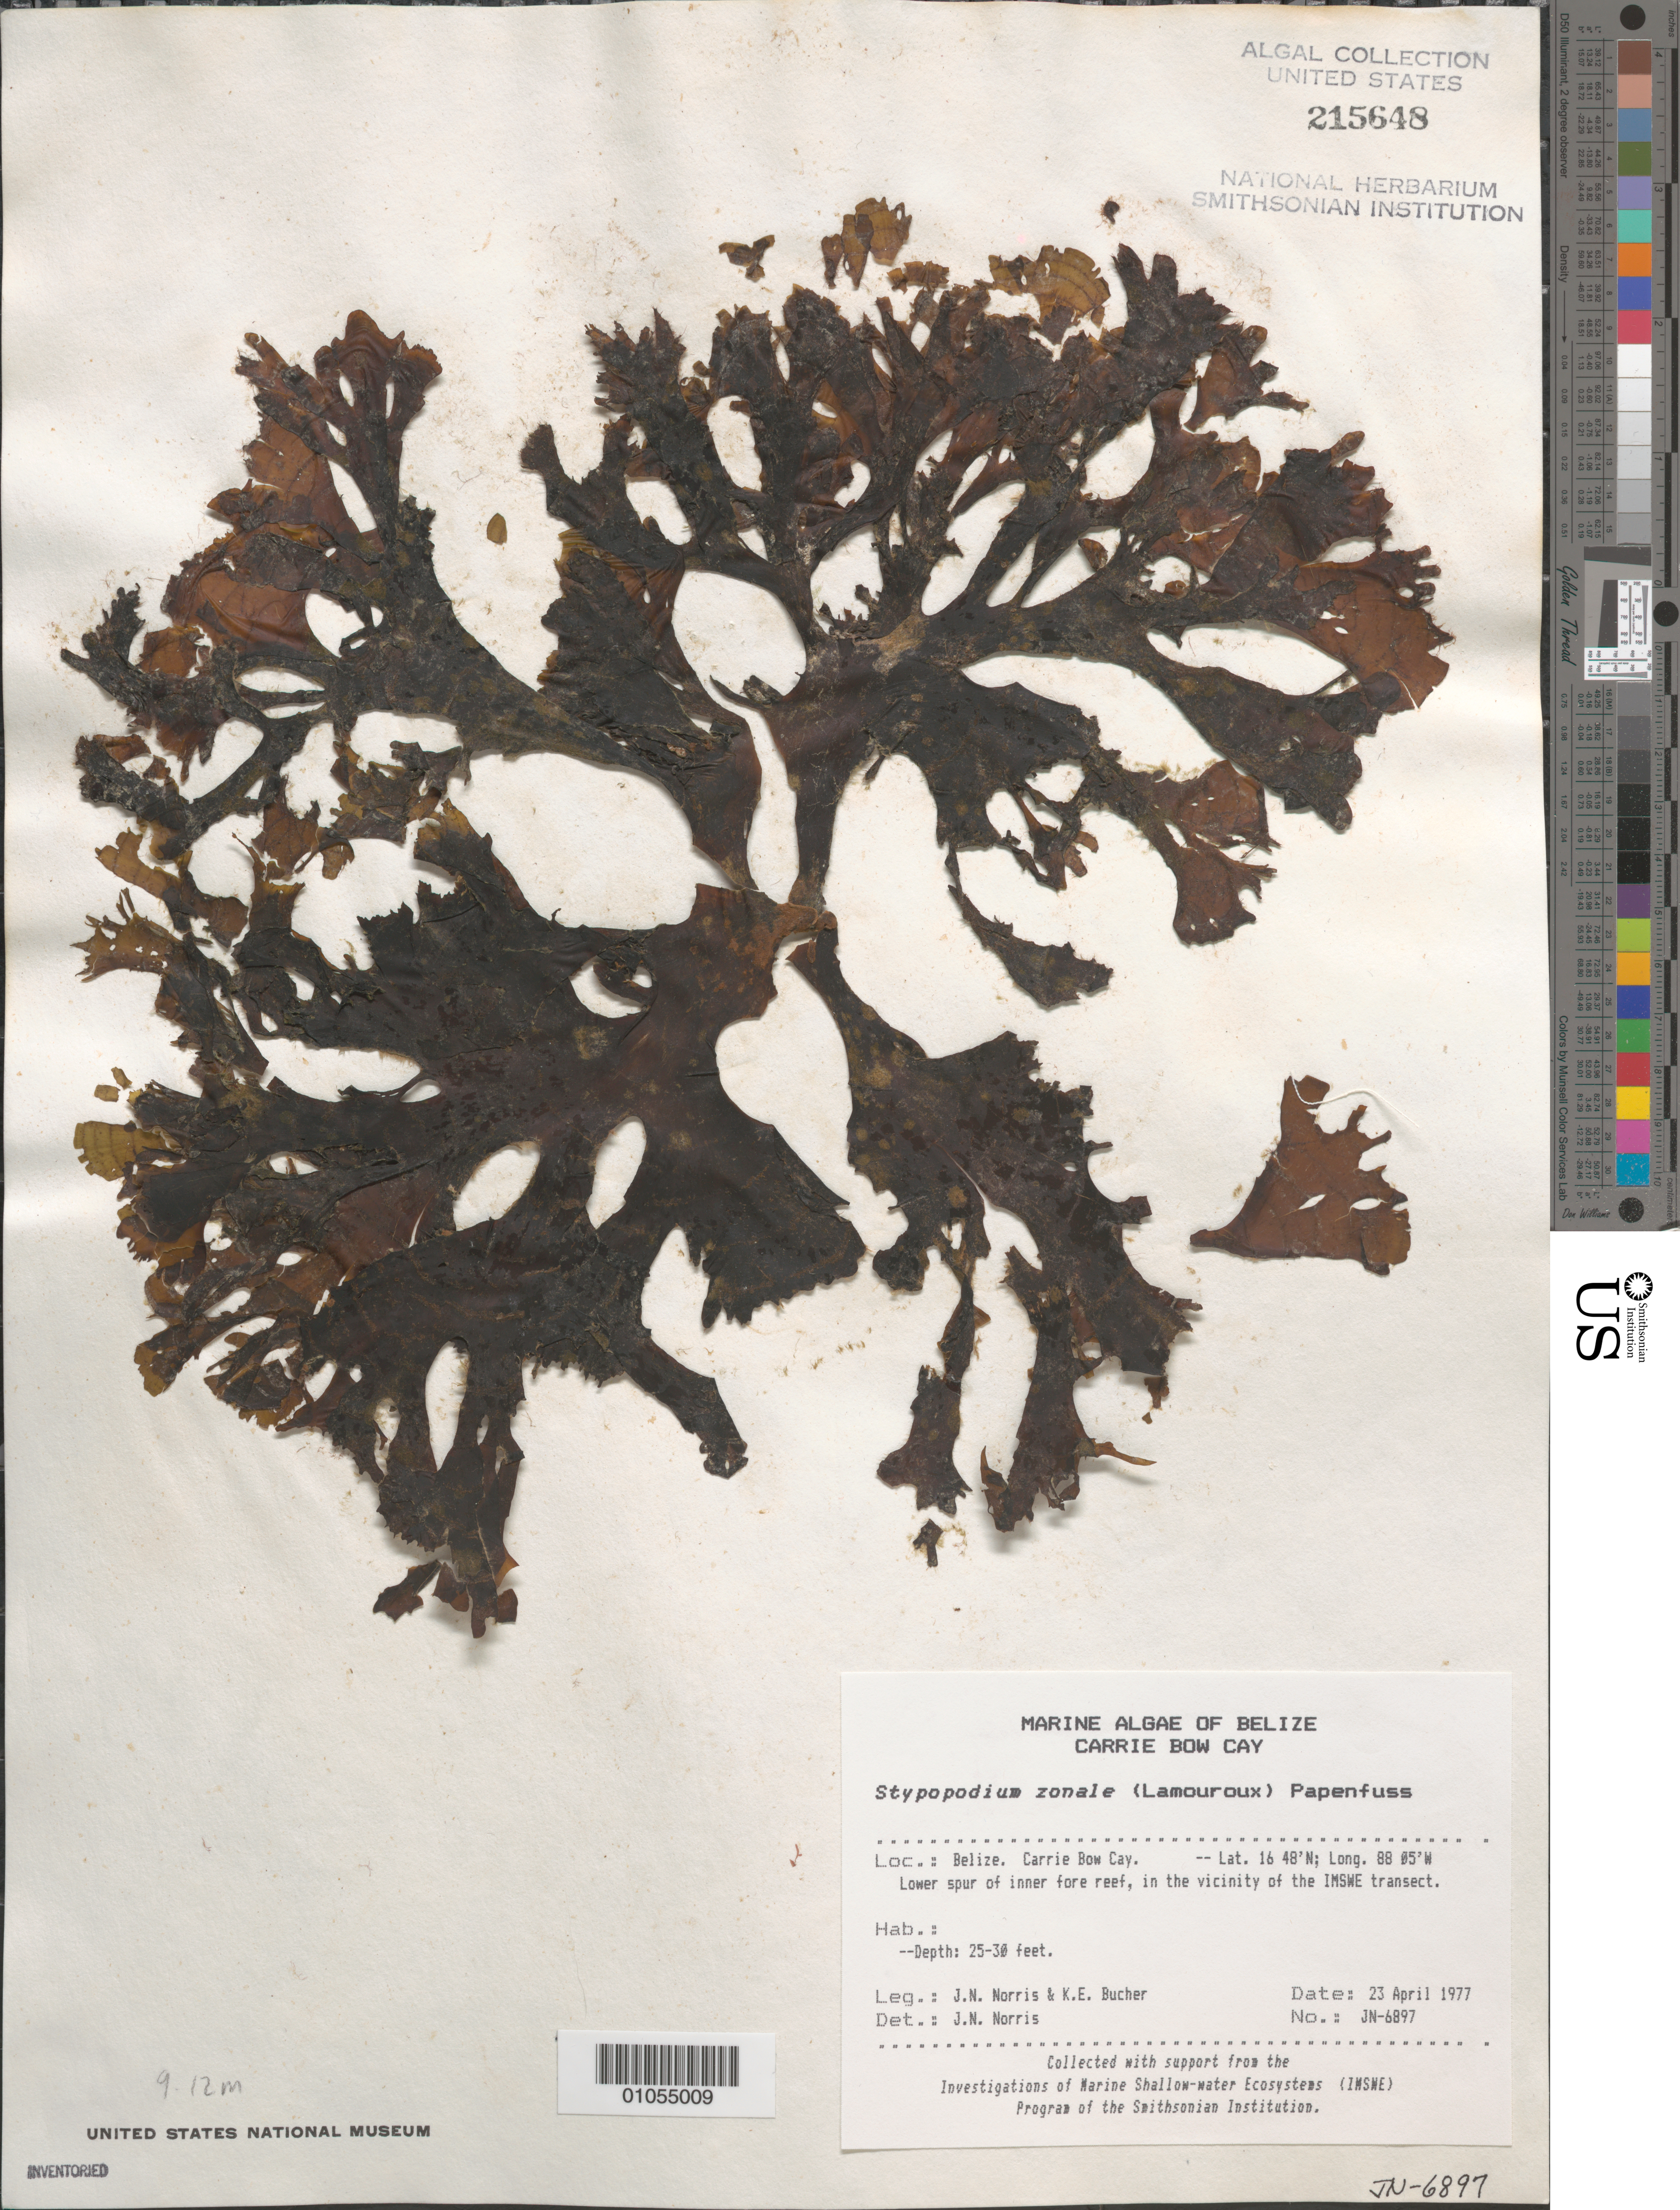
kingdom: Chromista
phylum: Ochrophyta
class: Phaeophyceae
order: Dictyotales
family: Dictyotaceae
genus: Stypopodium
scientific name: Stypopodium zonale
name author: (J.V.Lamouroux) Papenf.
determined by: Norris, James N.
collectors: J. N. Norris & K. E. Bucher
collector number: JN-6897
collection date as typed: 23 Apr 1977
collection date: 1977-04-23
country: Belize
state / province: Stann Creek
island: Carrie Bow Cay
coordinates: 16 48'N, 88 05'W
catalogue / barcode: US 215648